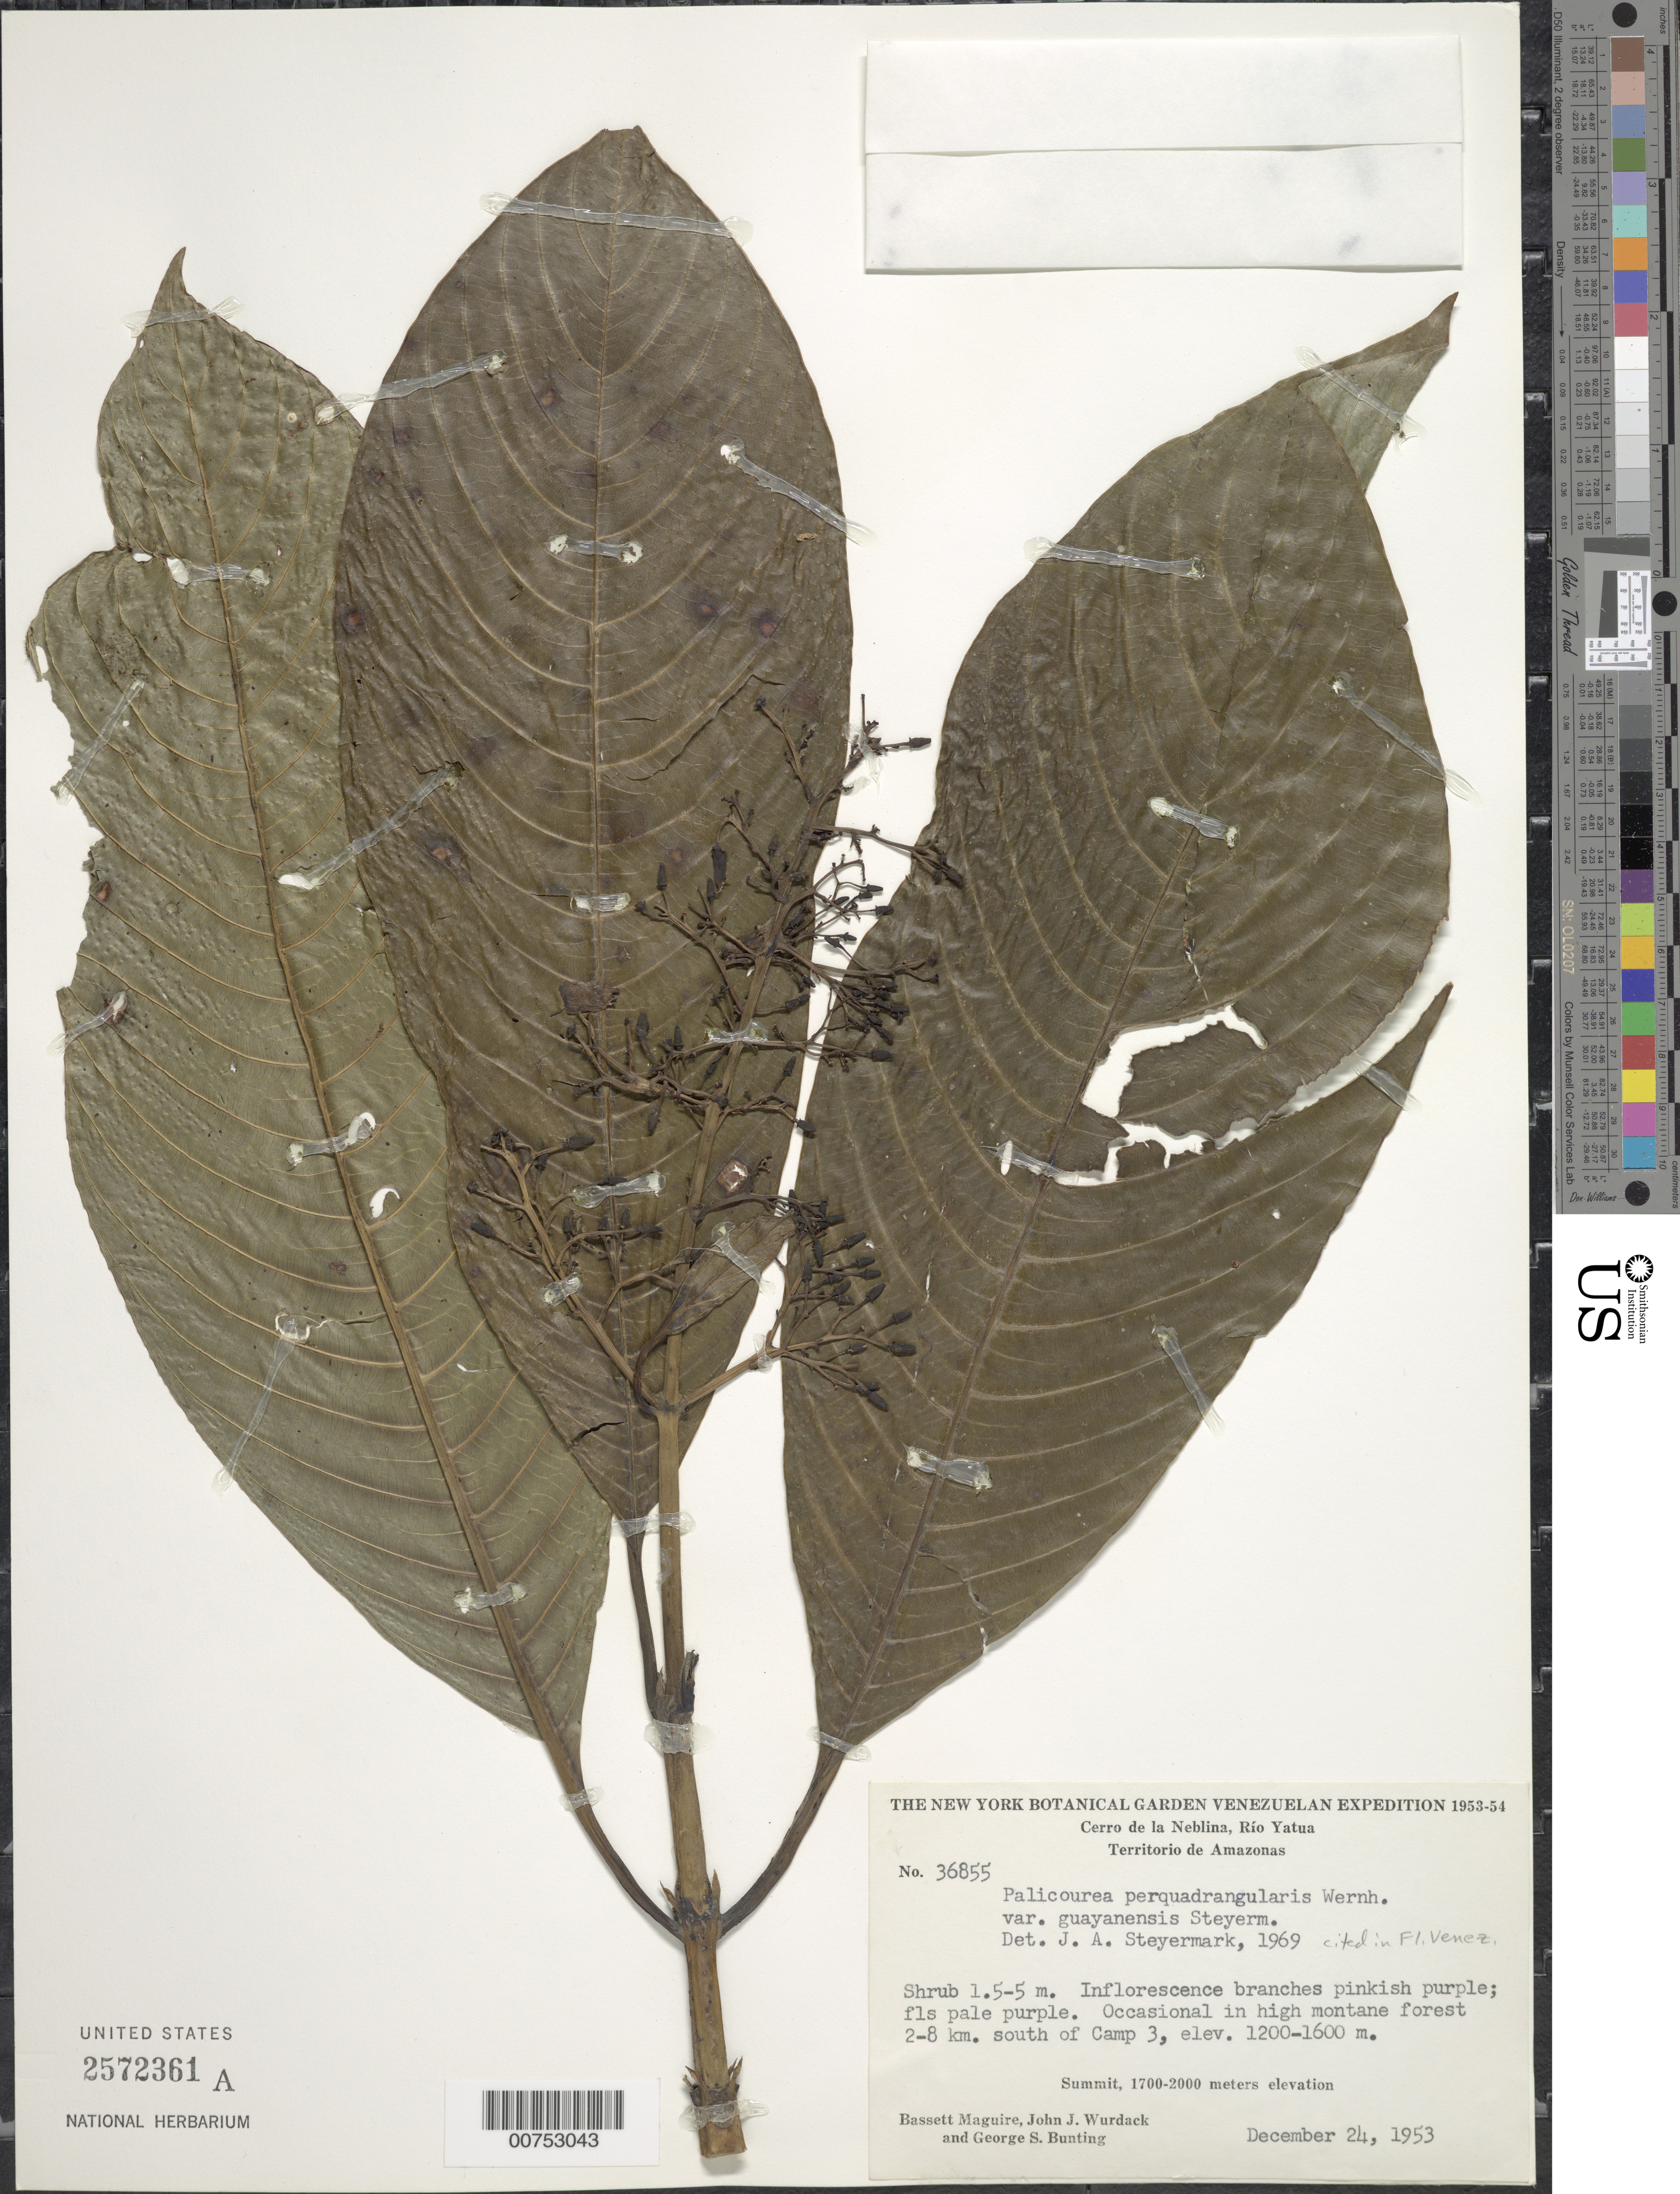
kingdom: Plantae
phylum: Tracheophyta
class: Magnoliopsida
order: Gentianales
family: Rubiaceae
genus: Palicourea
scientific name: Palicourea perquadrangularis var. guayanensis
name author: Steyerm.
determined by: Steyermark, Julian A., (VEN)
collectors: B. Maguire, J. J. Wurdack & G. S. Bunting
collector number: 36855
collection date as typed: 24-Dec-53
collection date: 1953-12-24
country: Venezuela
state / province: Amazonas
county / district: Río Negro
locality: Cerro de la Neblina, Río Yatua, 2-8 km S of Camp 3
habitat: High montane forest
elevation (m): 1200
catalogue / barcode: US 2572361A